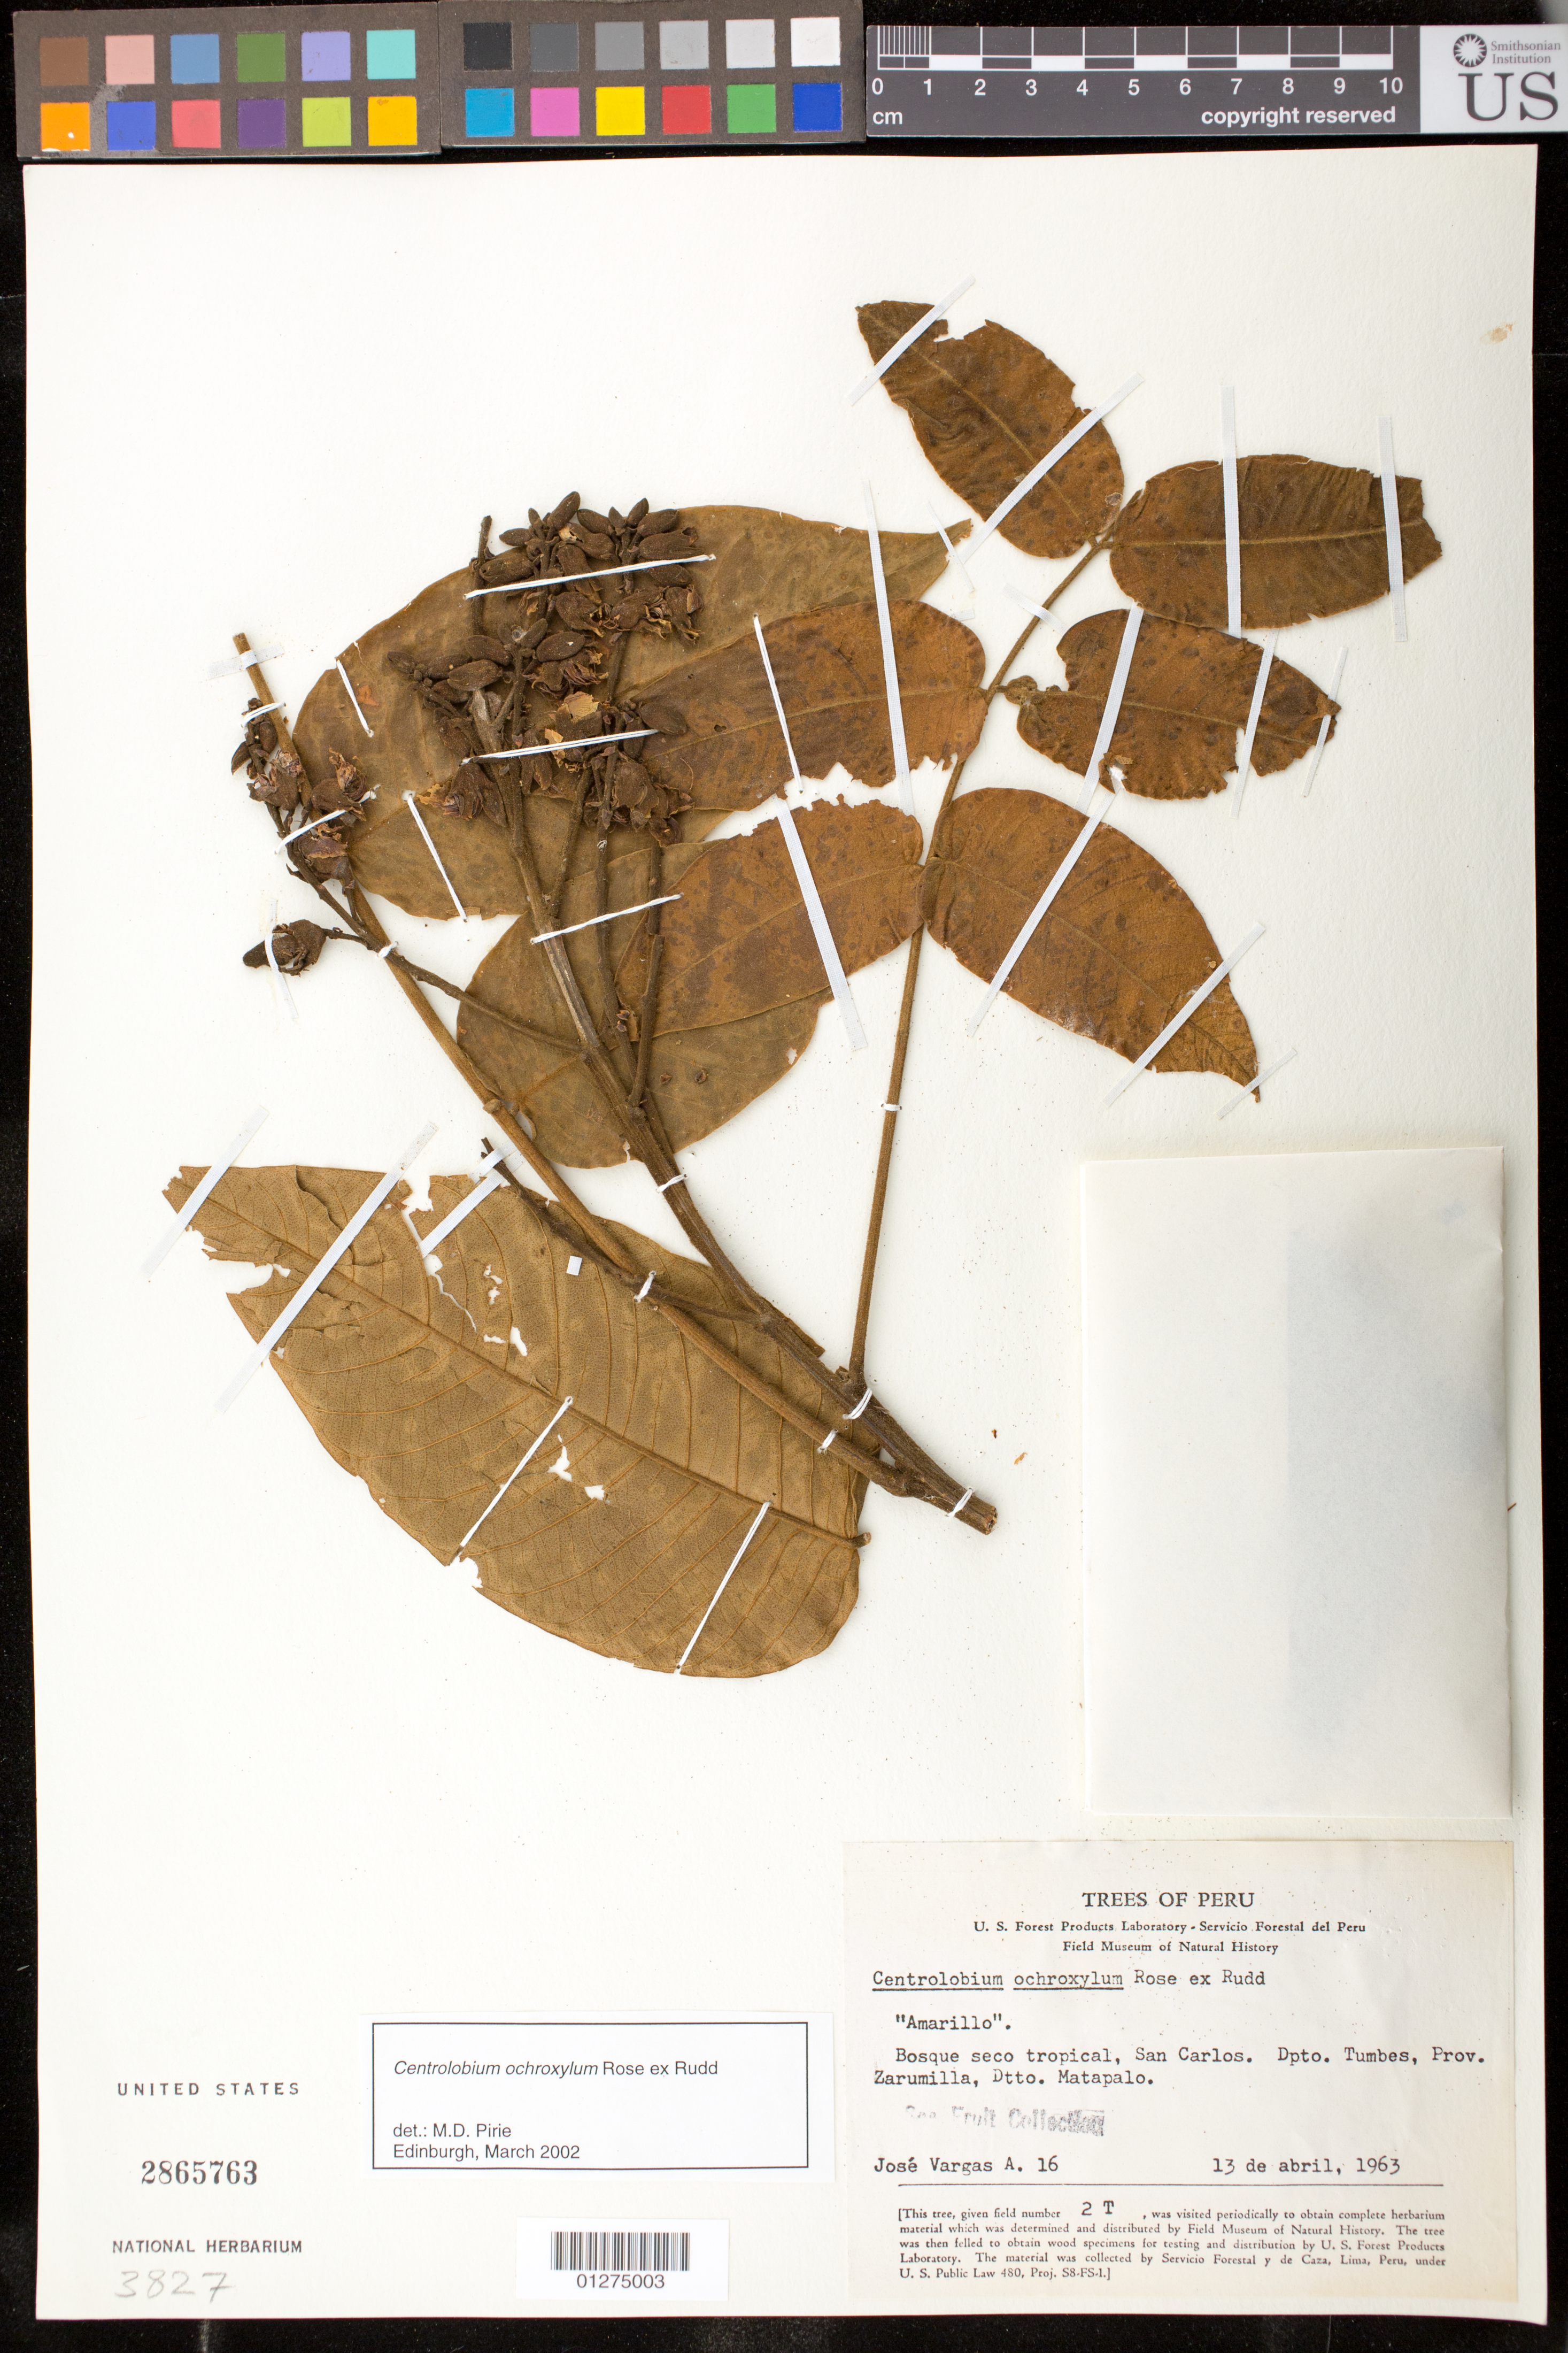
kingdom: Plantae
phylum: Tracheophyta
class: Magnoliopsida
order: Fabales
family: Fabaceae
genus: Centrolobium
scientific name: Centrolobium ochroxylum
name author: Rose ex Rudd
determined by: Pirie, M. D., (U)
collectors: J. Vargas A.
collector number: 16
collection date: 1963-04-13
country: Peru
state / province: Tumbes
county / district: Zarumilla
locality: Dtto. Matapalo. San Carlos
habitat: bosque seco tropical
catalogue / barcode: US 2865763